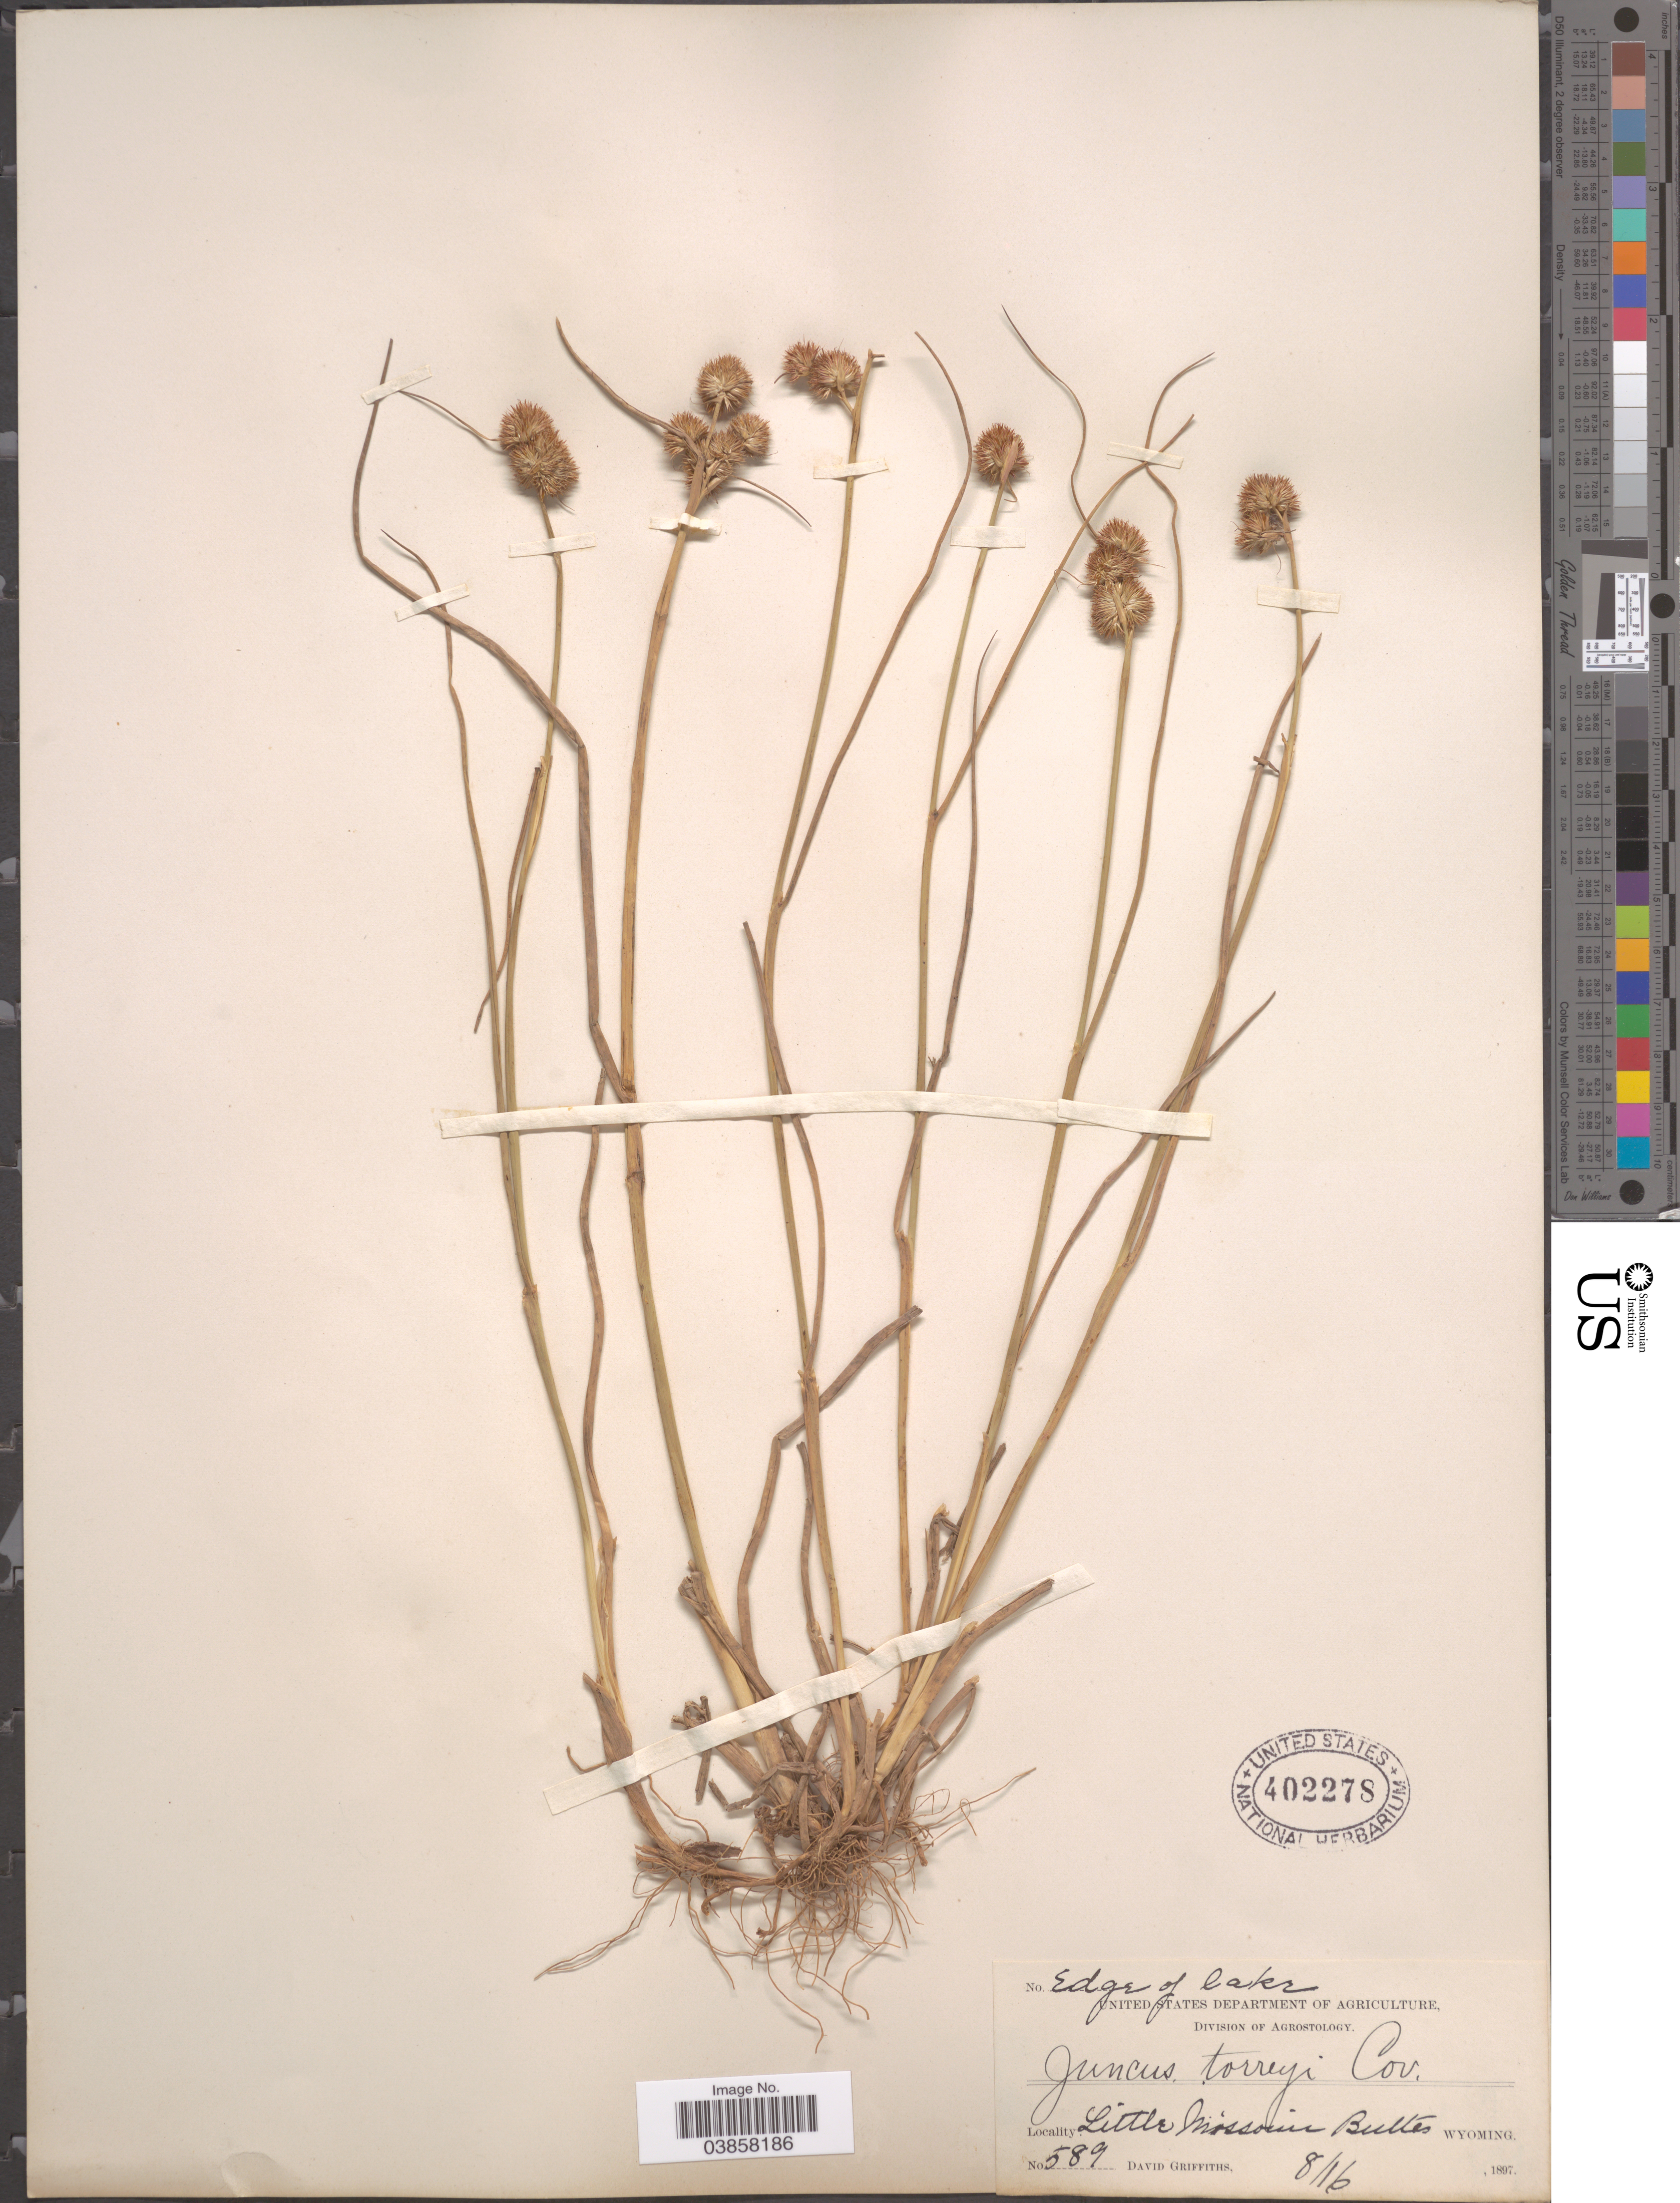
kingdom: Plantae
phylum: Tracheophyta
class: Liliopsida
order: Poales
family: Juncaceae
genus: Juncus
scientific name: Juncus torreyi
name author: Coville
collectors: D. Griffiths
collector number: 589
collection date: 1897-08-16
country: United States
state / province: Wyoming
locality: Little Missouri Buttes.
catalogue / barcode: US 402278